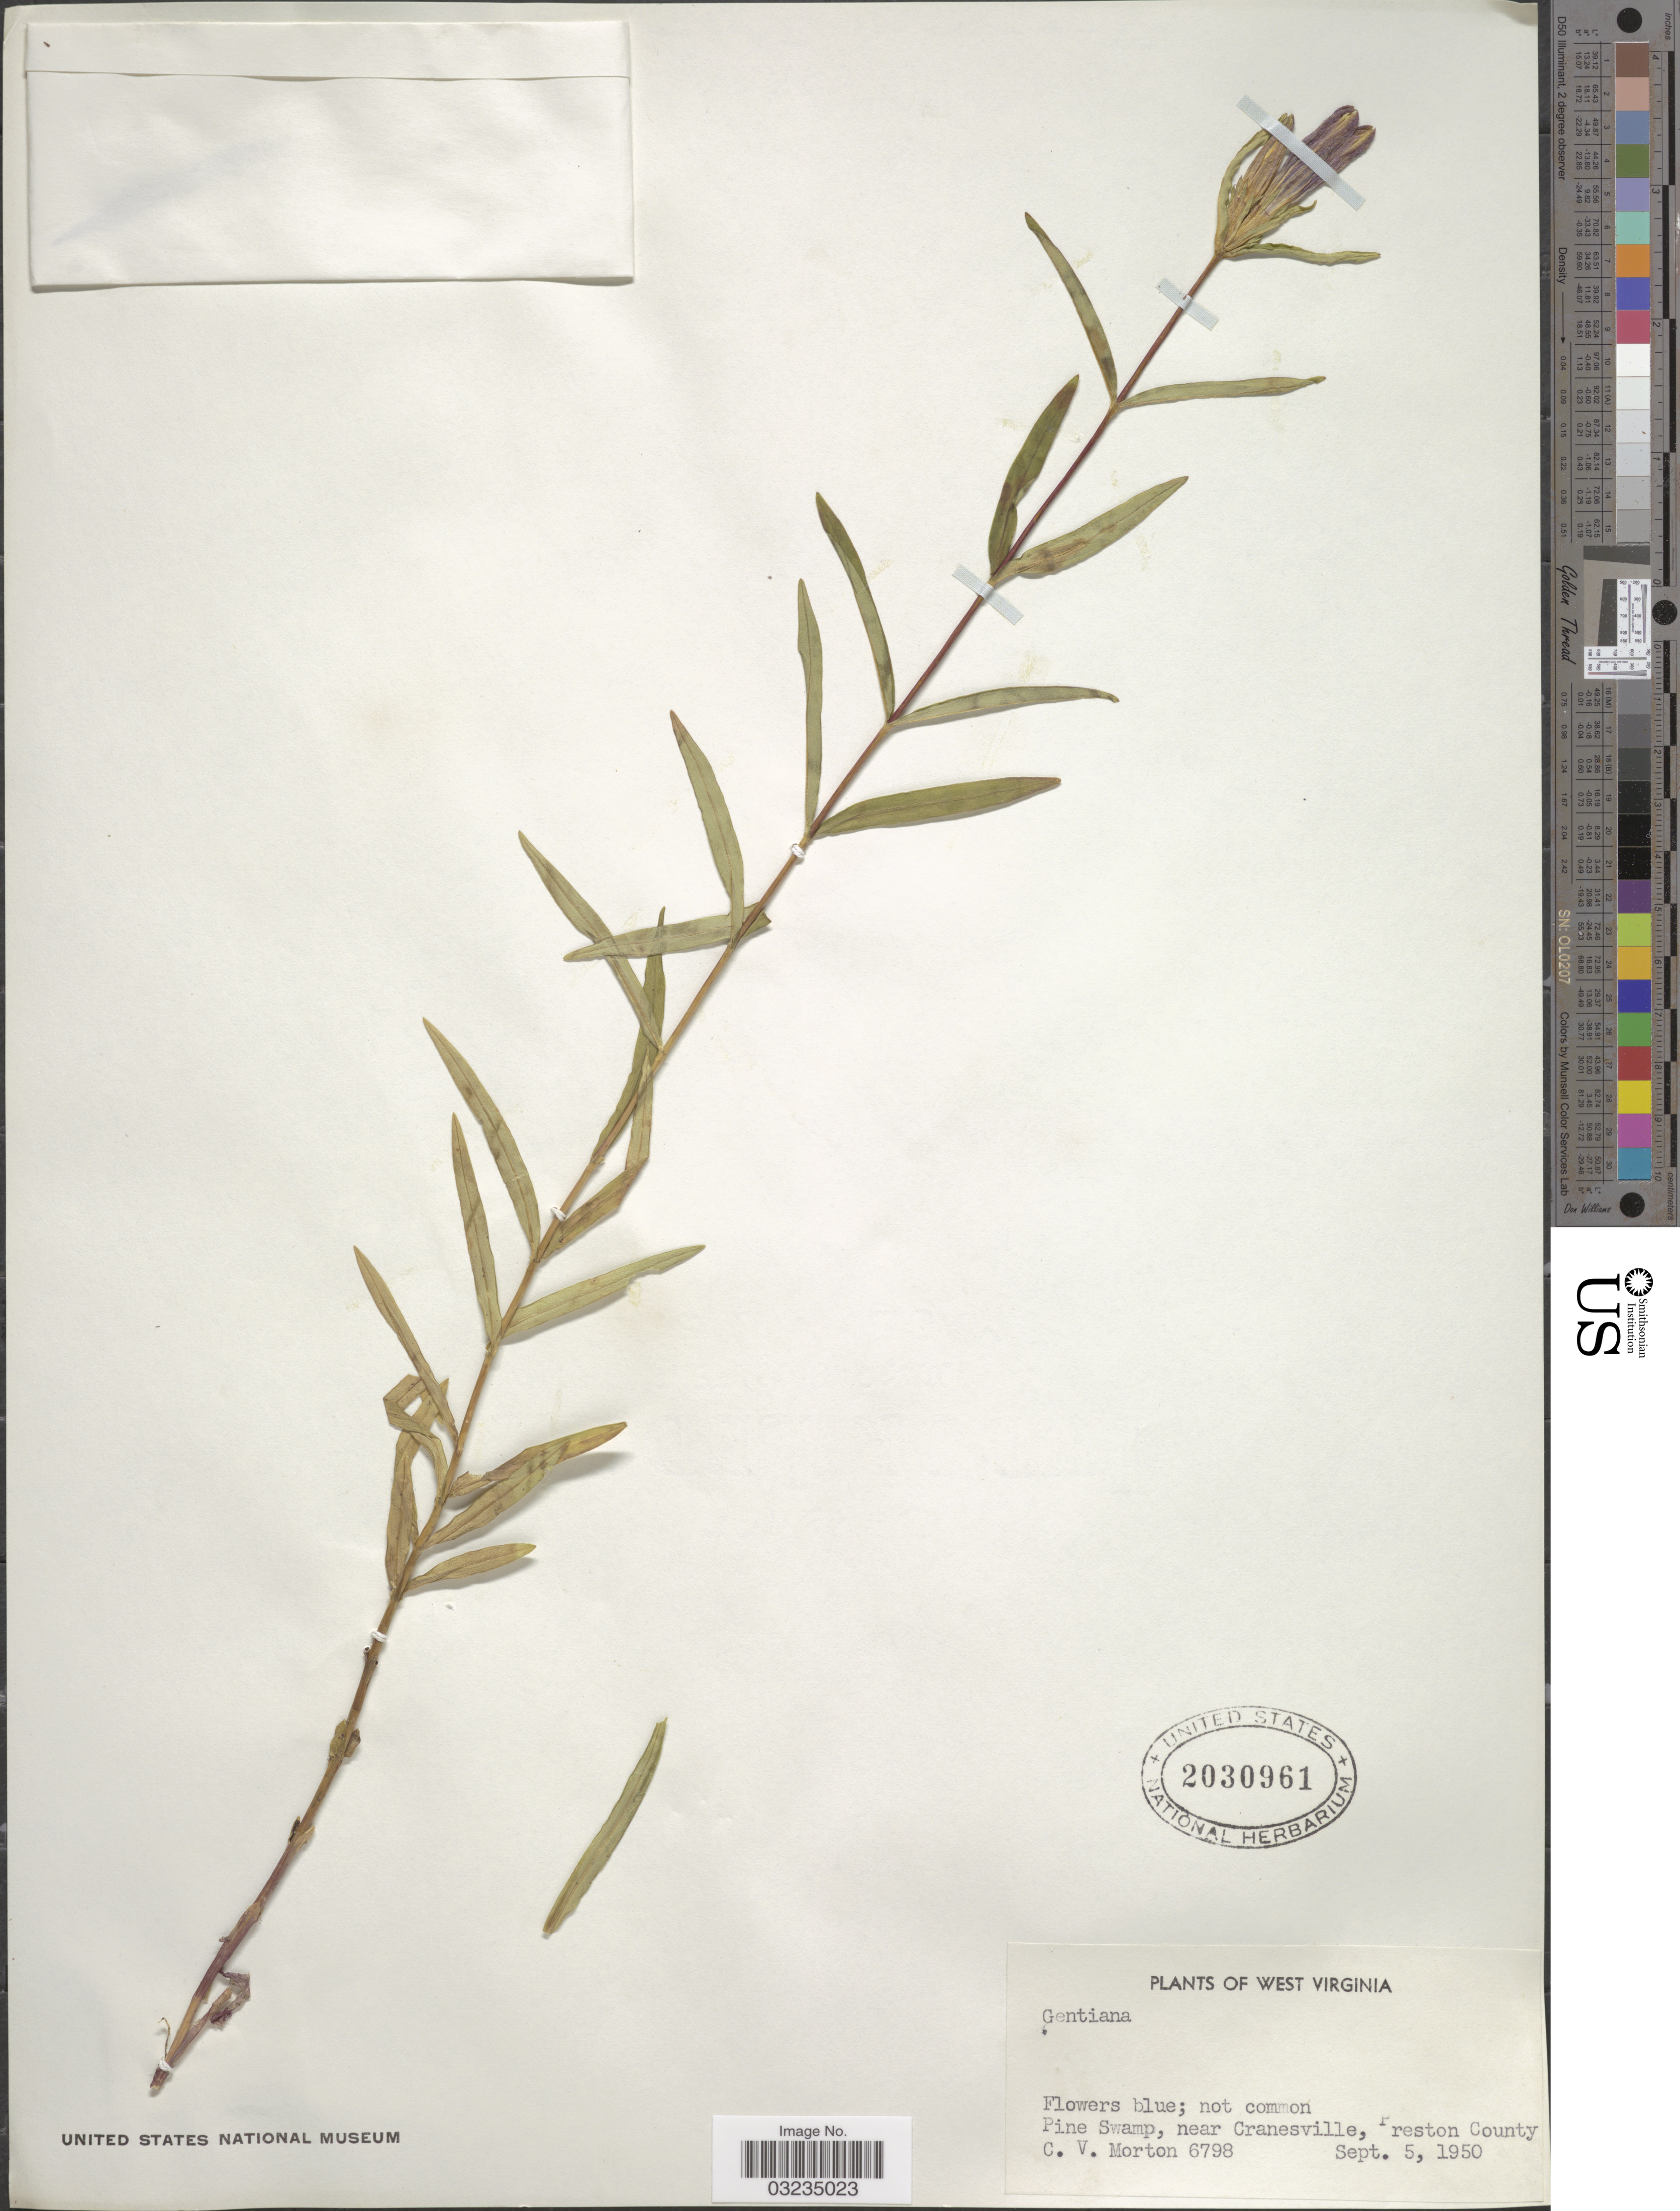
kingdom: Plantae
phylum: Tracheophyta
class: Magnoliopsida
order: Gentianales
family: Gentianaceae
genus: Gentiana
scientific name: Gentiana sp.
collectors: C. V. Morton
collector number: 6798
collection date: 1950-09-05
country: United States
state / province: West Virginia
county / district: Preston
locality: Pine Swamp, near Cranesville, Preston County.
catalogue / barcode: US 2030961